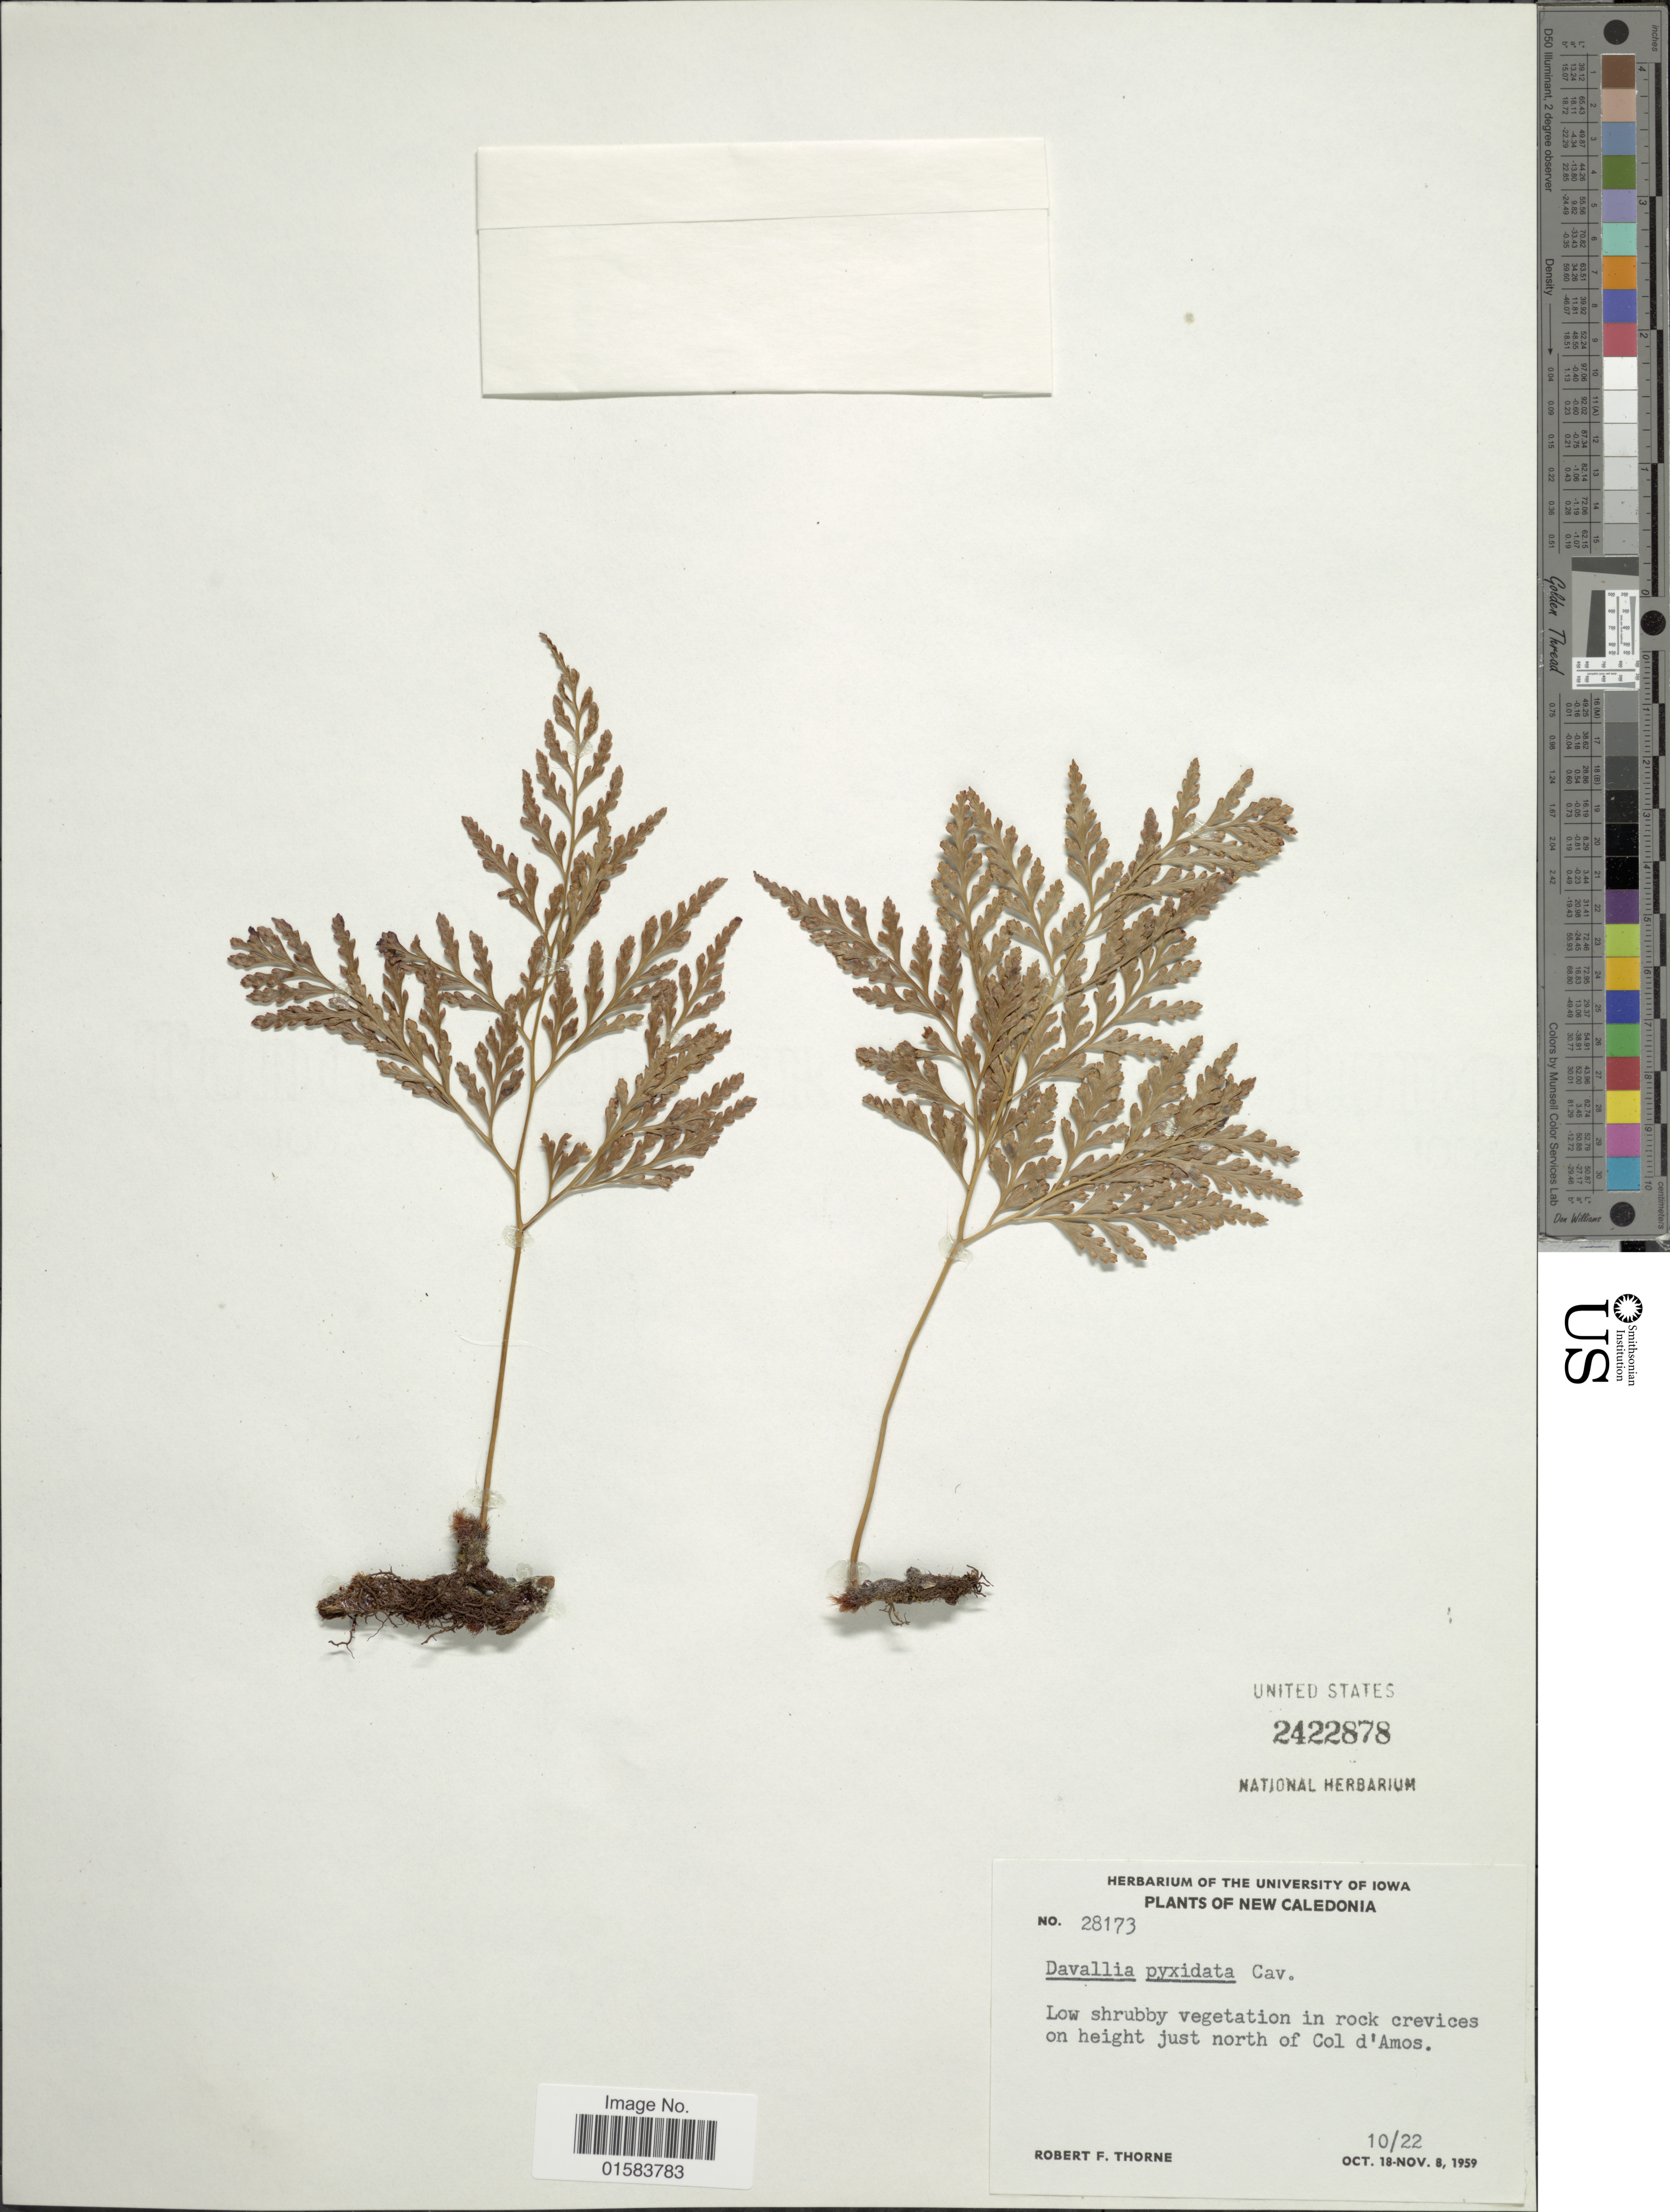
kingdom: Plantae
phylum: Tracheophyta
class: Polypodiopsida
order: Polypodiales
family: Davalliaceae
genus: Davallia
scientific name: Davallia solida var. pyxidata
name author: (Cav.) Noot.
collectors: R. F. Thorne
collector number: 28173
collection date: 1959-10-10/1959-11-22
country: New Caledonia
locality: Just north of Col d'Amos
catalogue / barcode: US 2422878